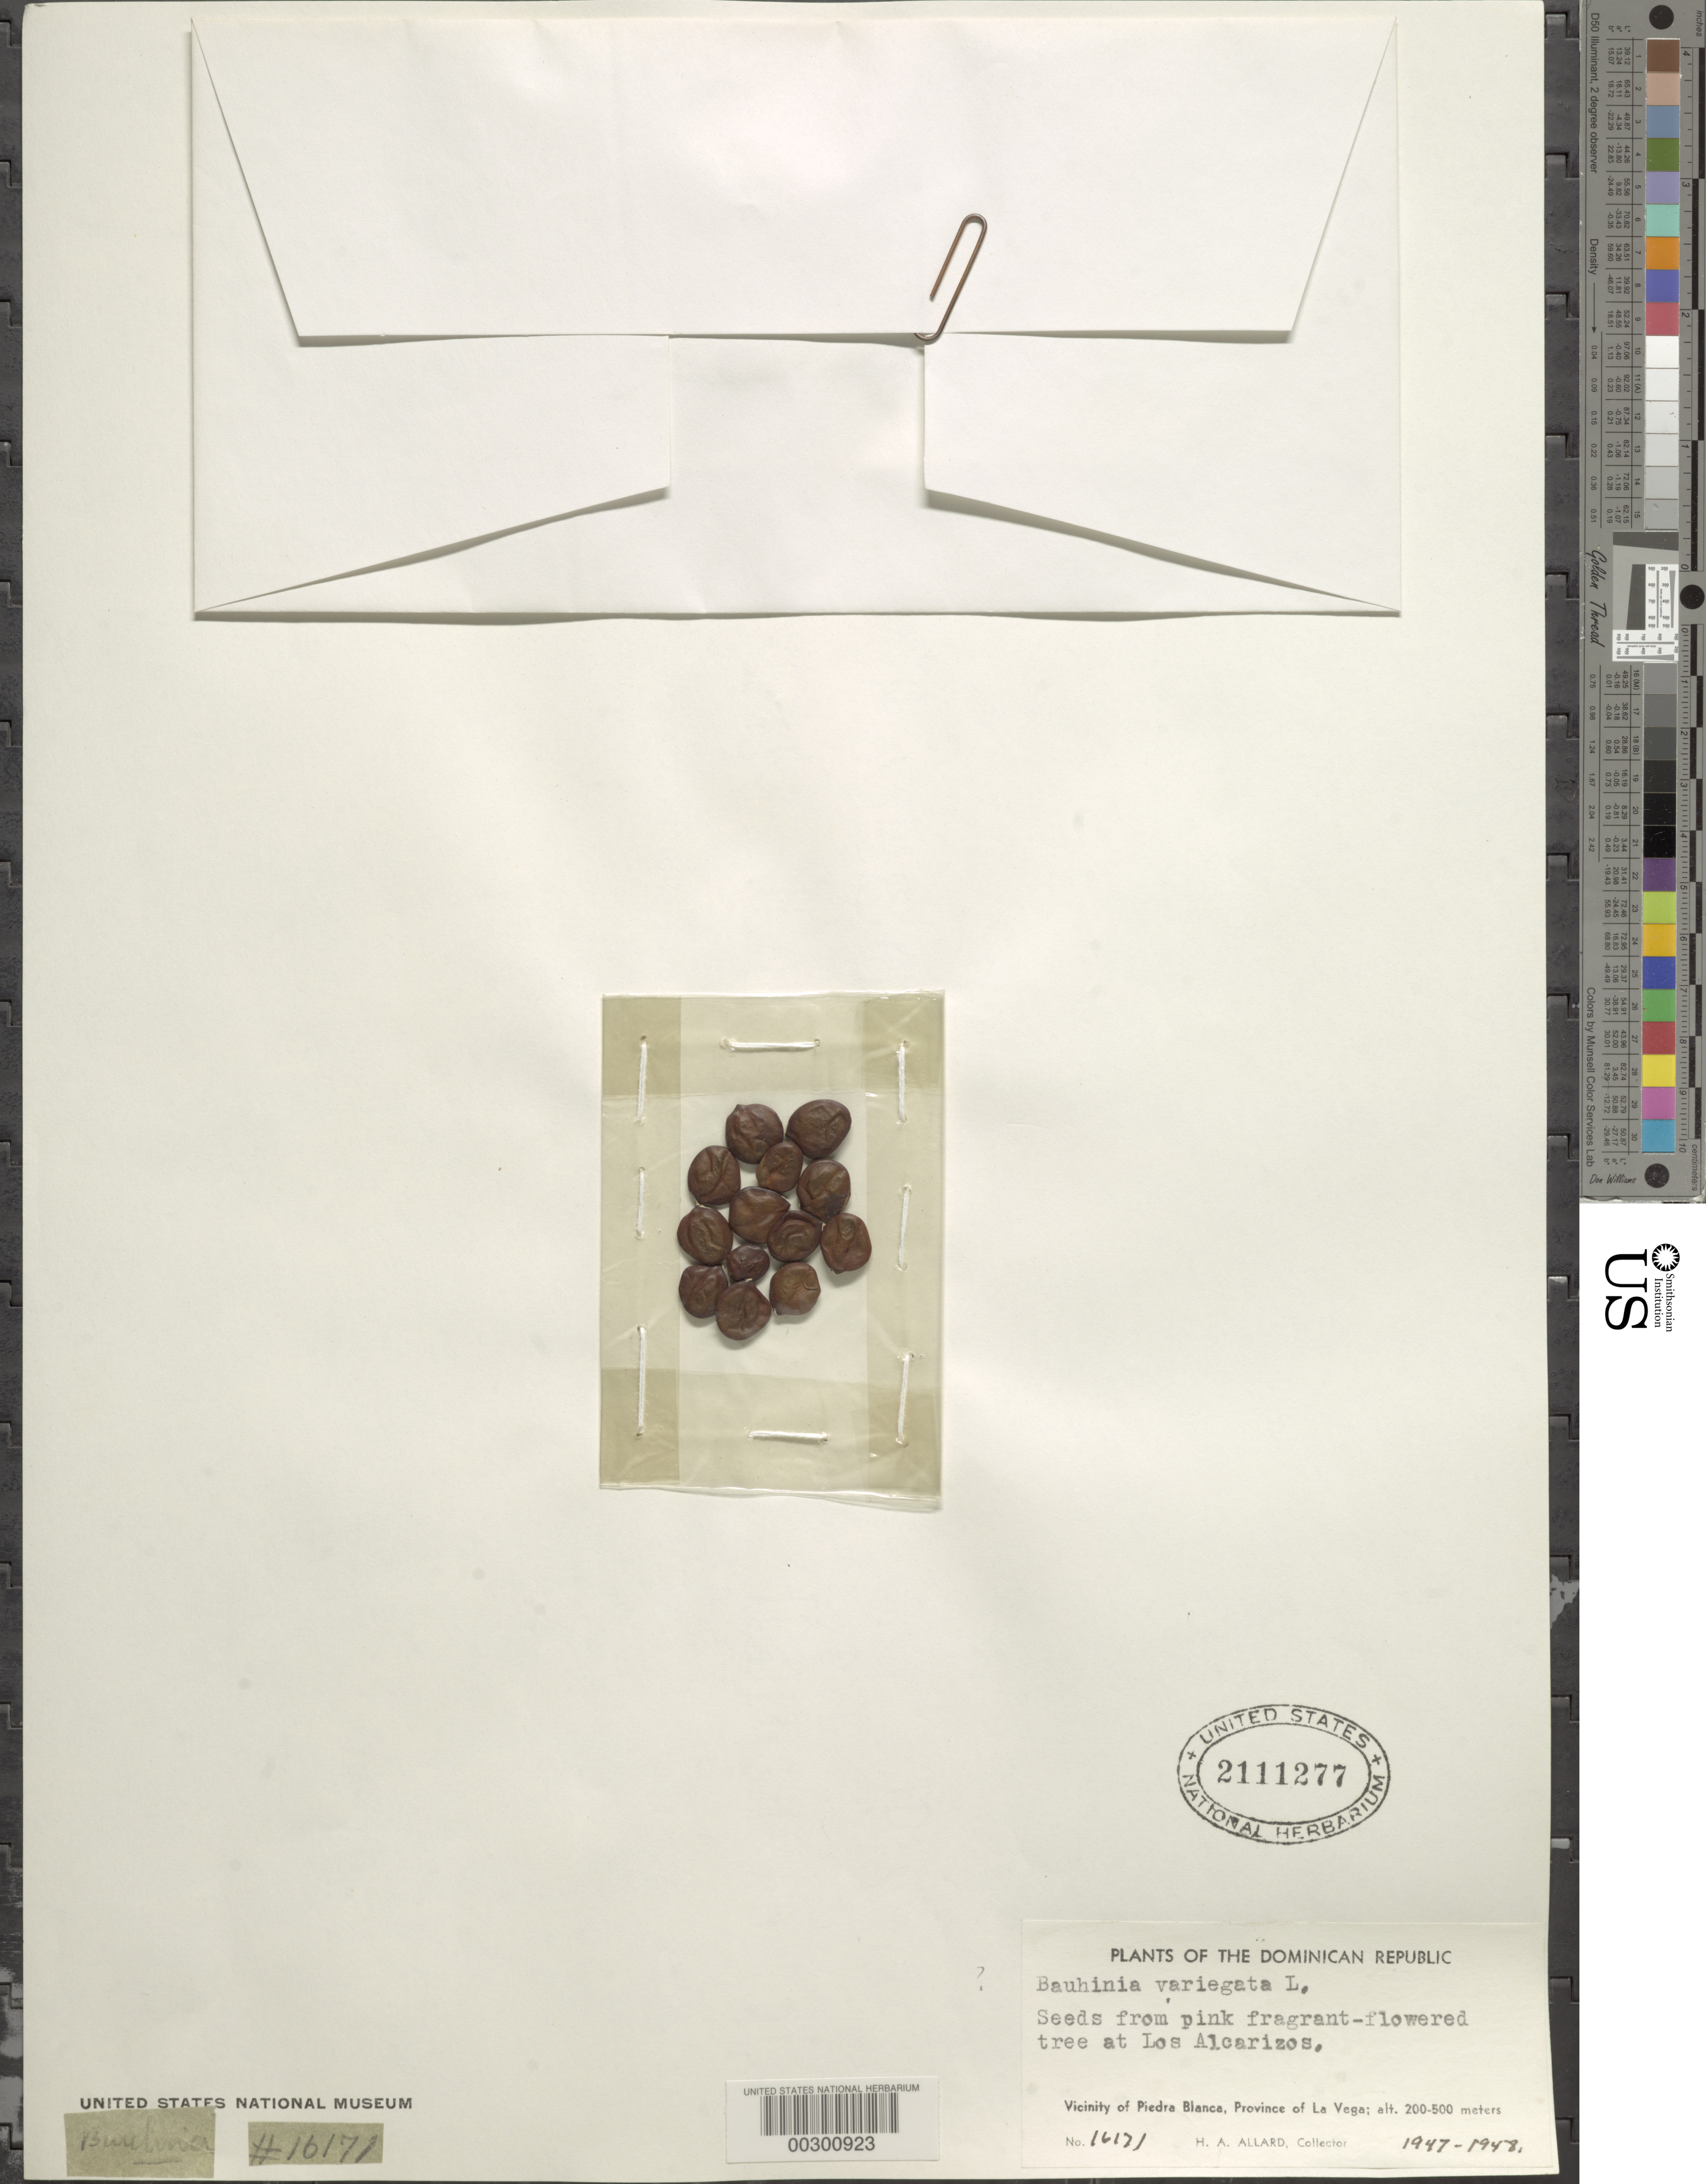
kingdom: Plantae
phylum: Tracheophyta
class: Magnoliopsida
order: Fabales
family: Fabaceae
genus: Bauhinia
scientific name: Bauhinia variegata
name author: L.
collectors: H. A. Allard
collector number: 16171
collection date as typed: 1947 to -- -- 1948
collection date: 1947/1948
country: Dominican Republic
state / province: La Vega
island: Hispaniola Island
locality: Vicinity of piedra blanca, at los alcarizos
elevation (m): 200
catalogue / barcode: US 2111277